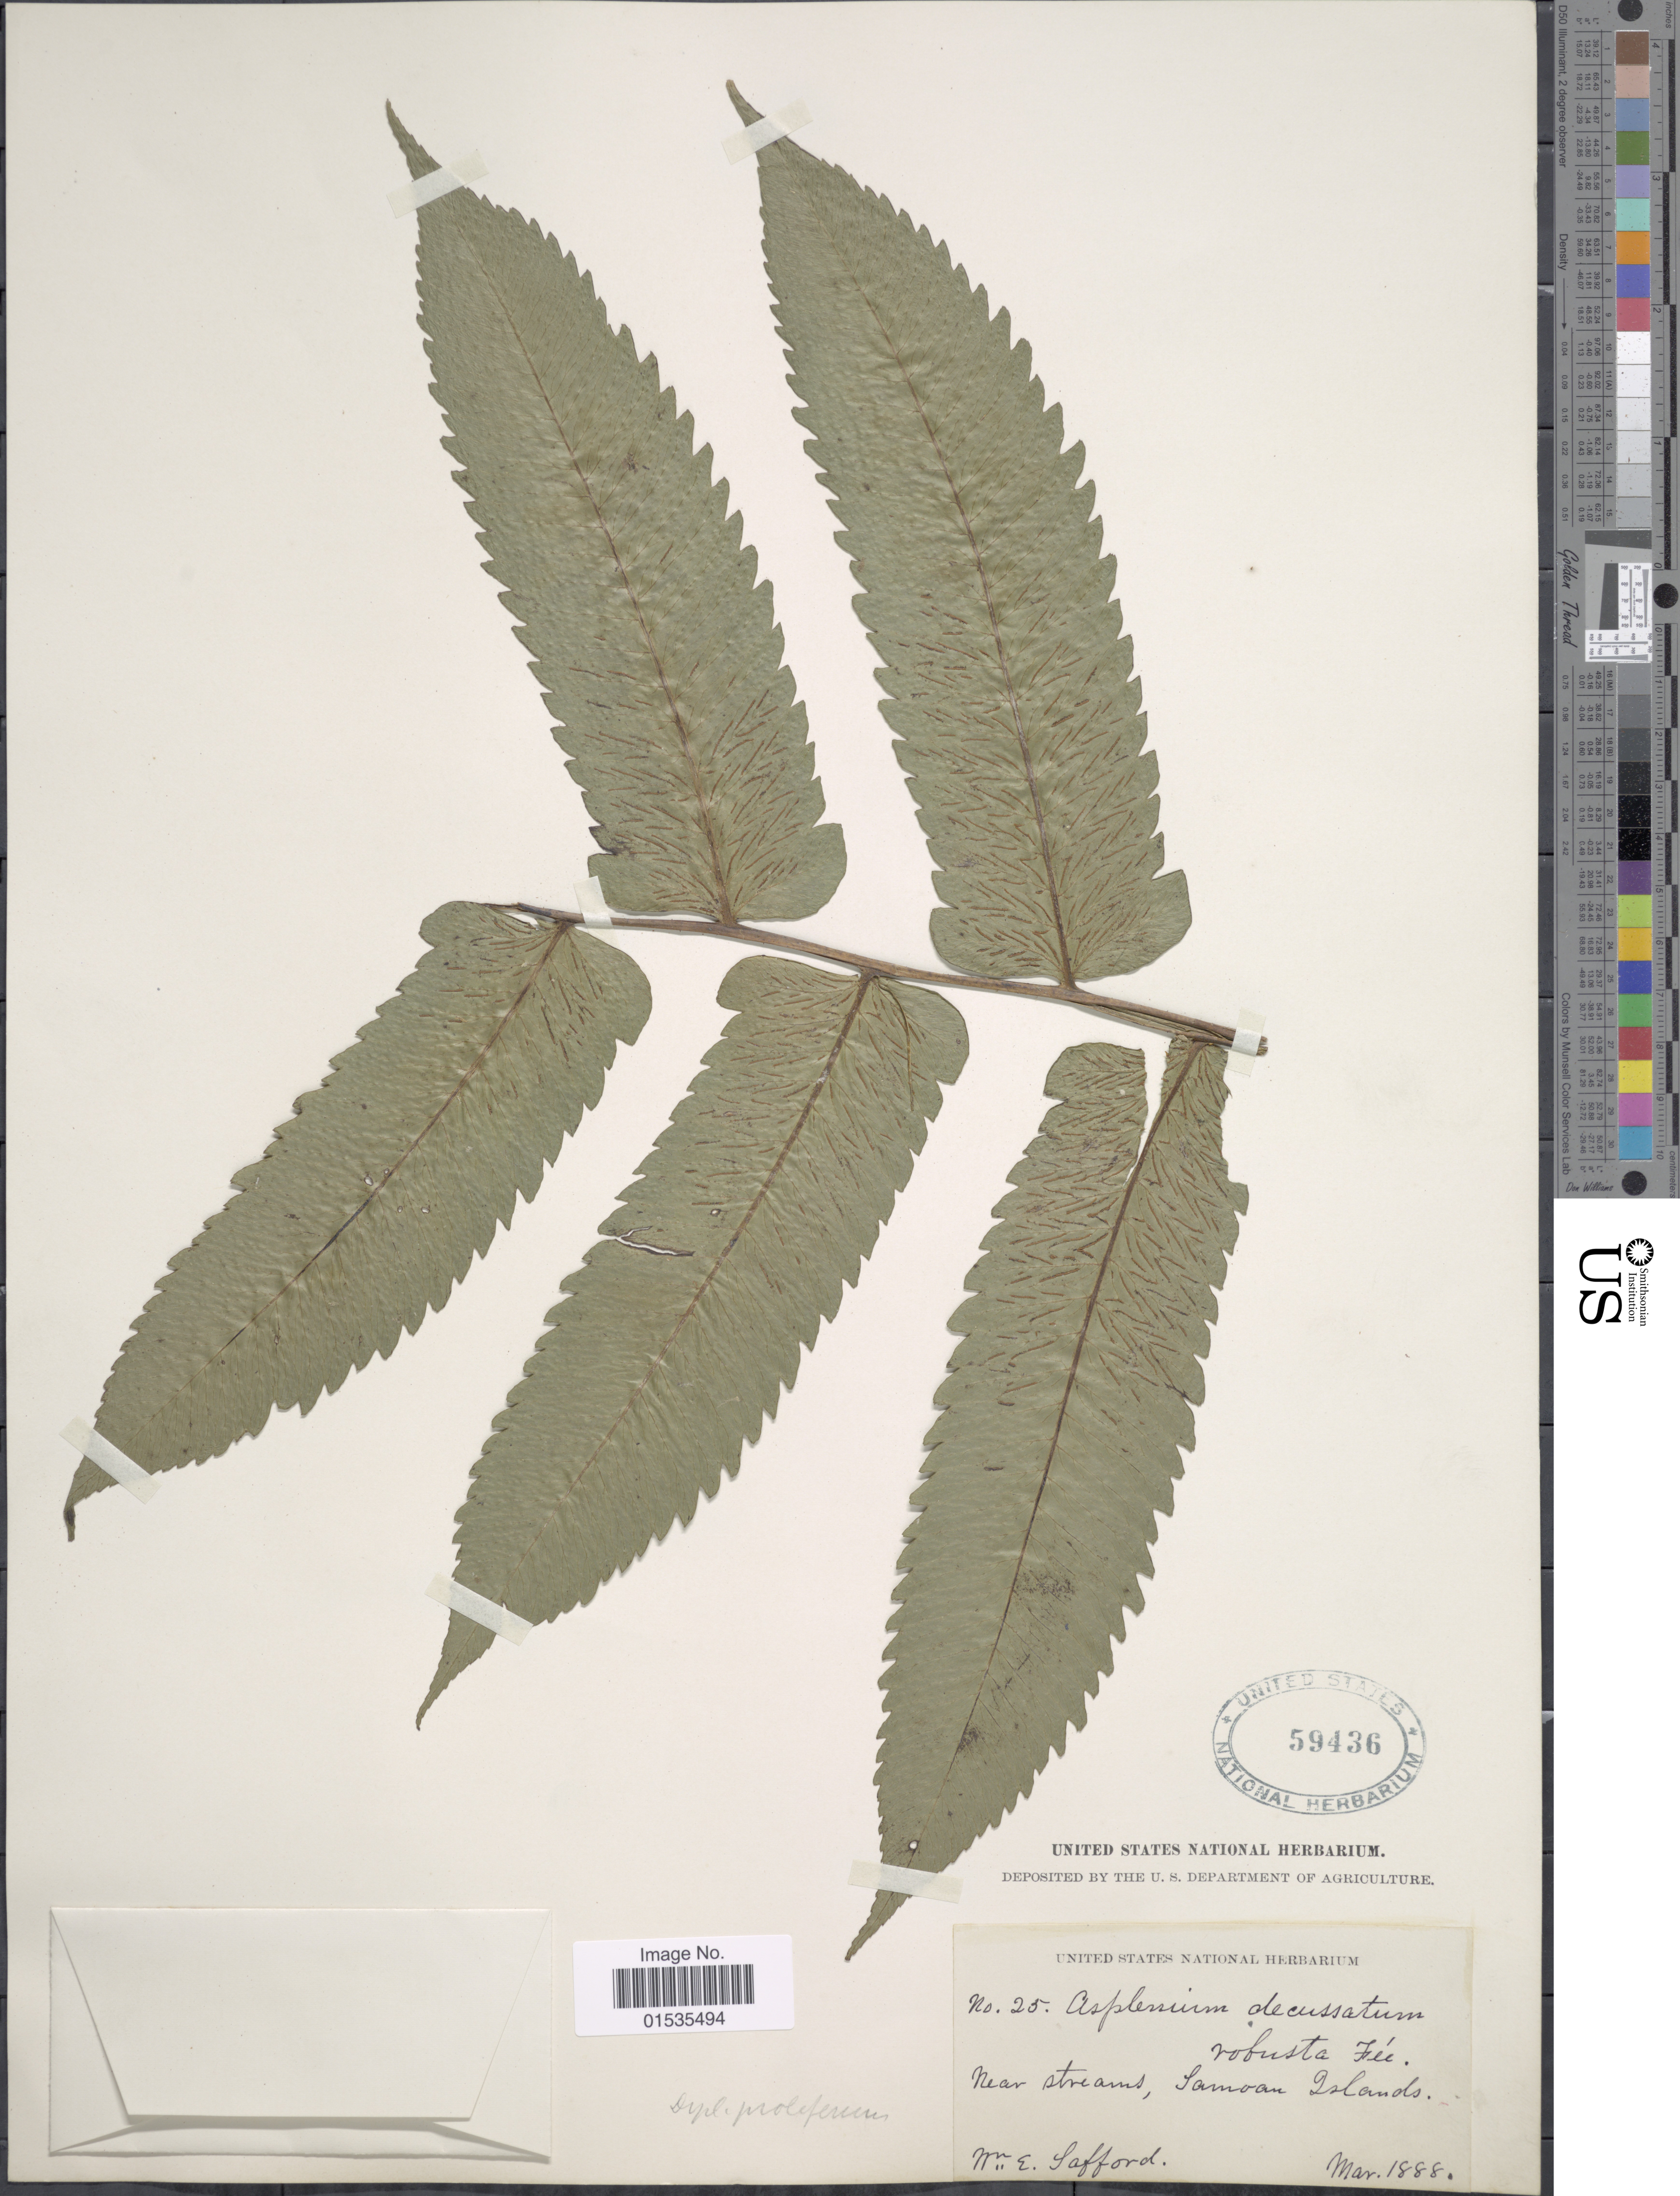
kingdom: Plantae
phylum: Tracheophyta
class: Polypodiopsida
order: Polypodiales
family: Athyriaceae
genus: Diplazium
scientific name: Diplazium proliferum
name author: (Lam.) Thouars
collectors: W. E. Safford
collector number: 25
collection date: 1888-03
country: American Samoa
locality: Near stream, Samoan Islands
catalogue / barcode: US 59436